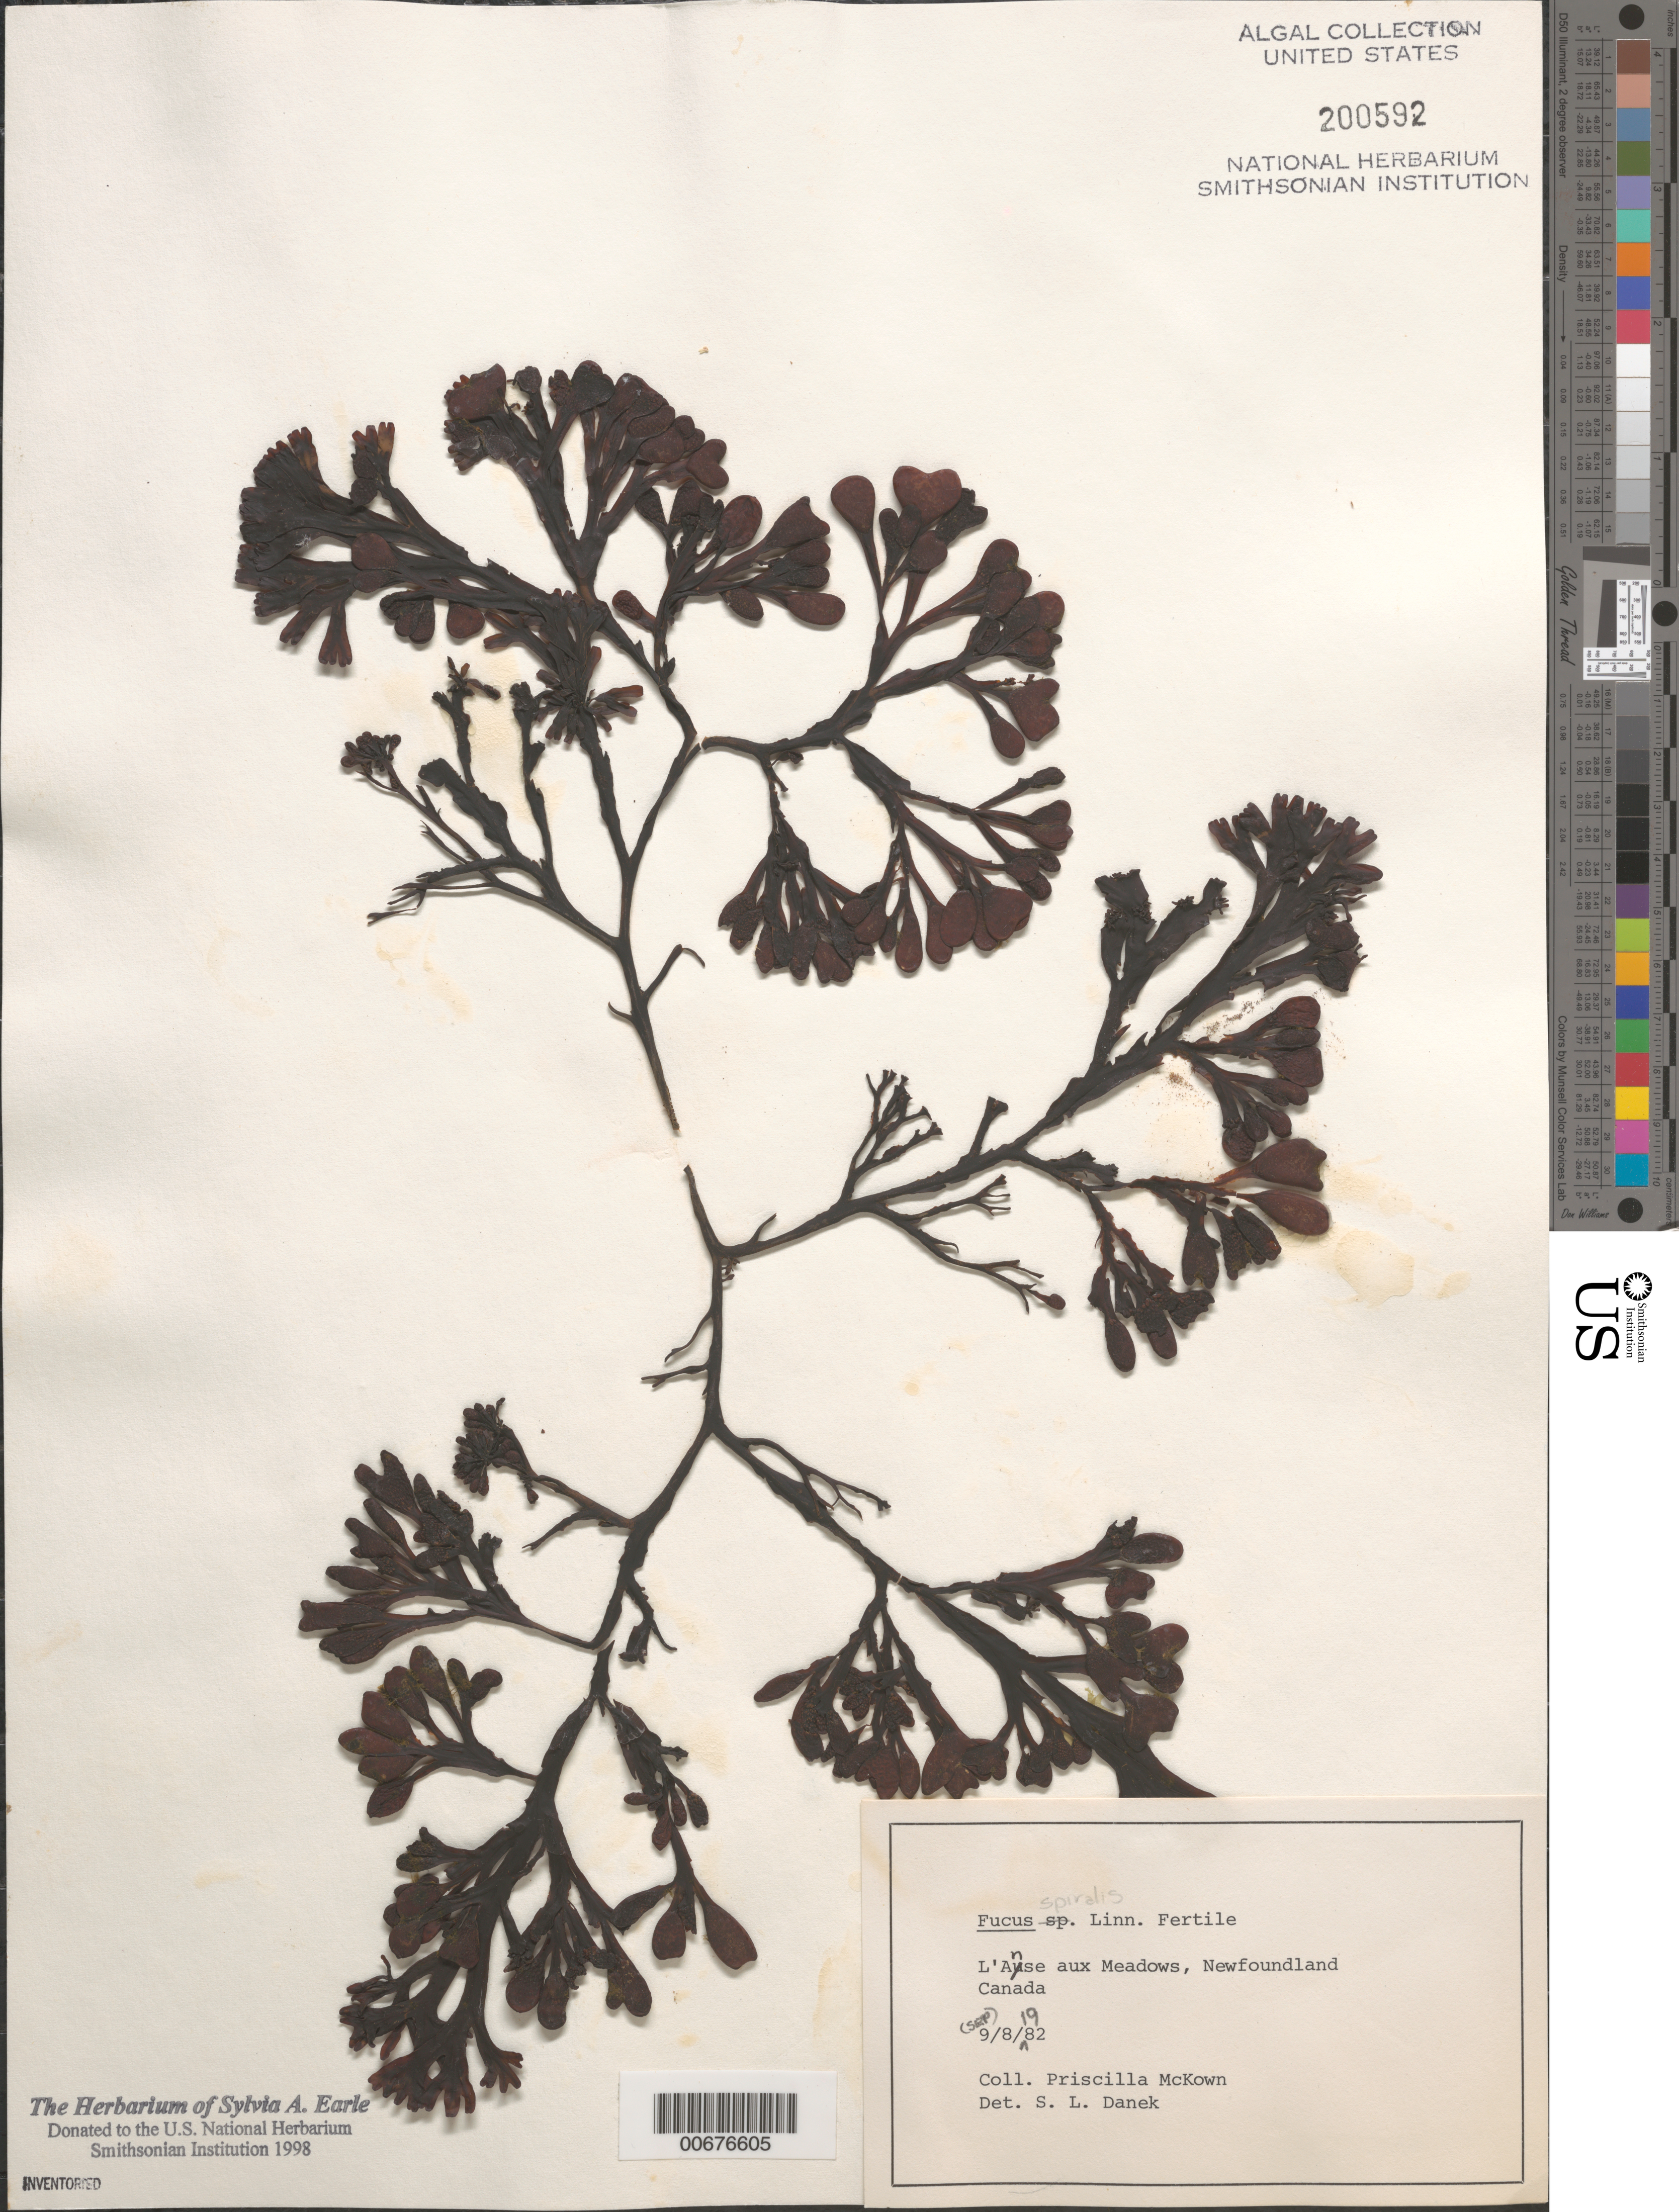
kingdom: Chromista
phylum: Ochrophyta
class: Phaeophyceae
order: Fucales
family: Fucaceae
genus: Fucus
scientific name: Fucus spiralis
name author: L.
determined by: Danek, S. L.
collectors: P. McKown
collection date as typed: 08 Sep 1982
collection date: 1982-09-08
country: Canada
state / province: Newfoundland and Labrador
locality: L'Anse aux Meadows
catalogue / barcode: US 200592